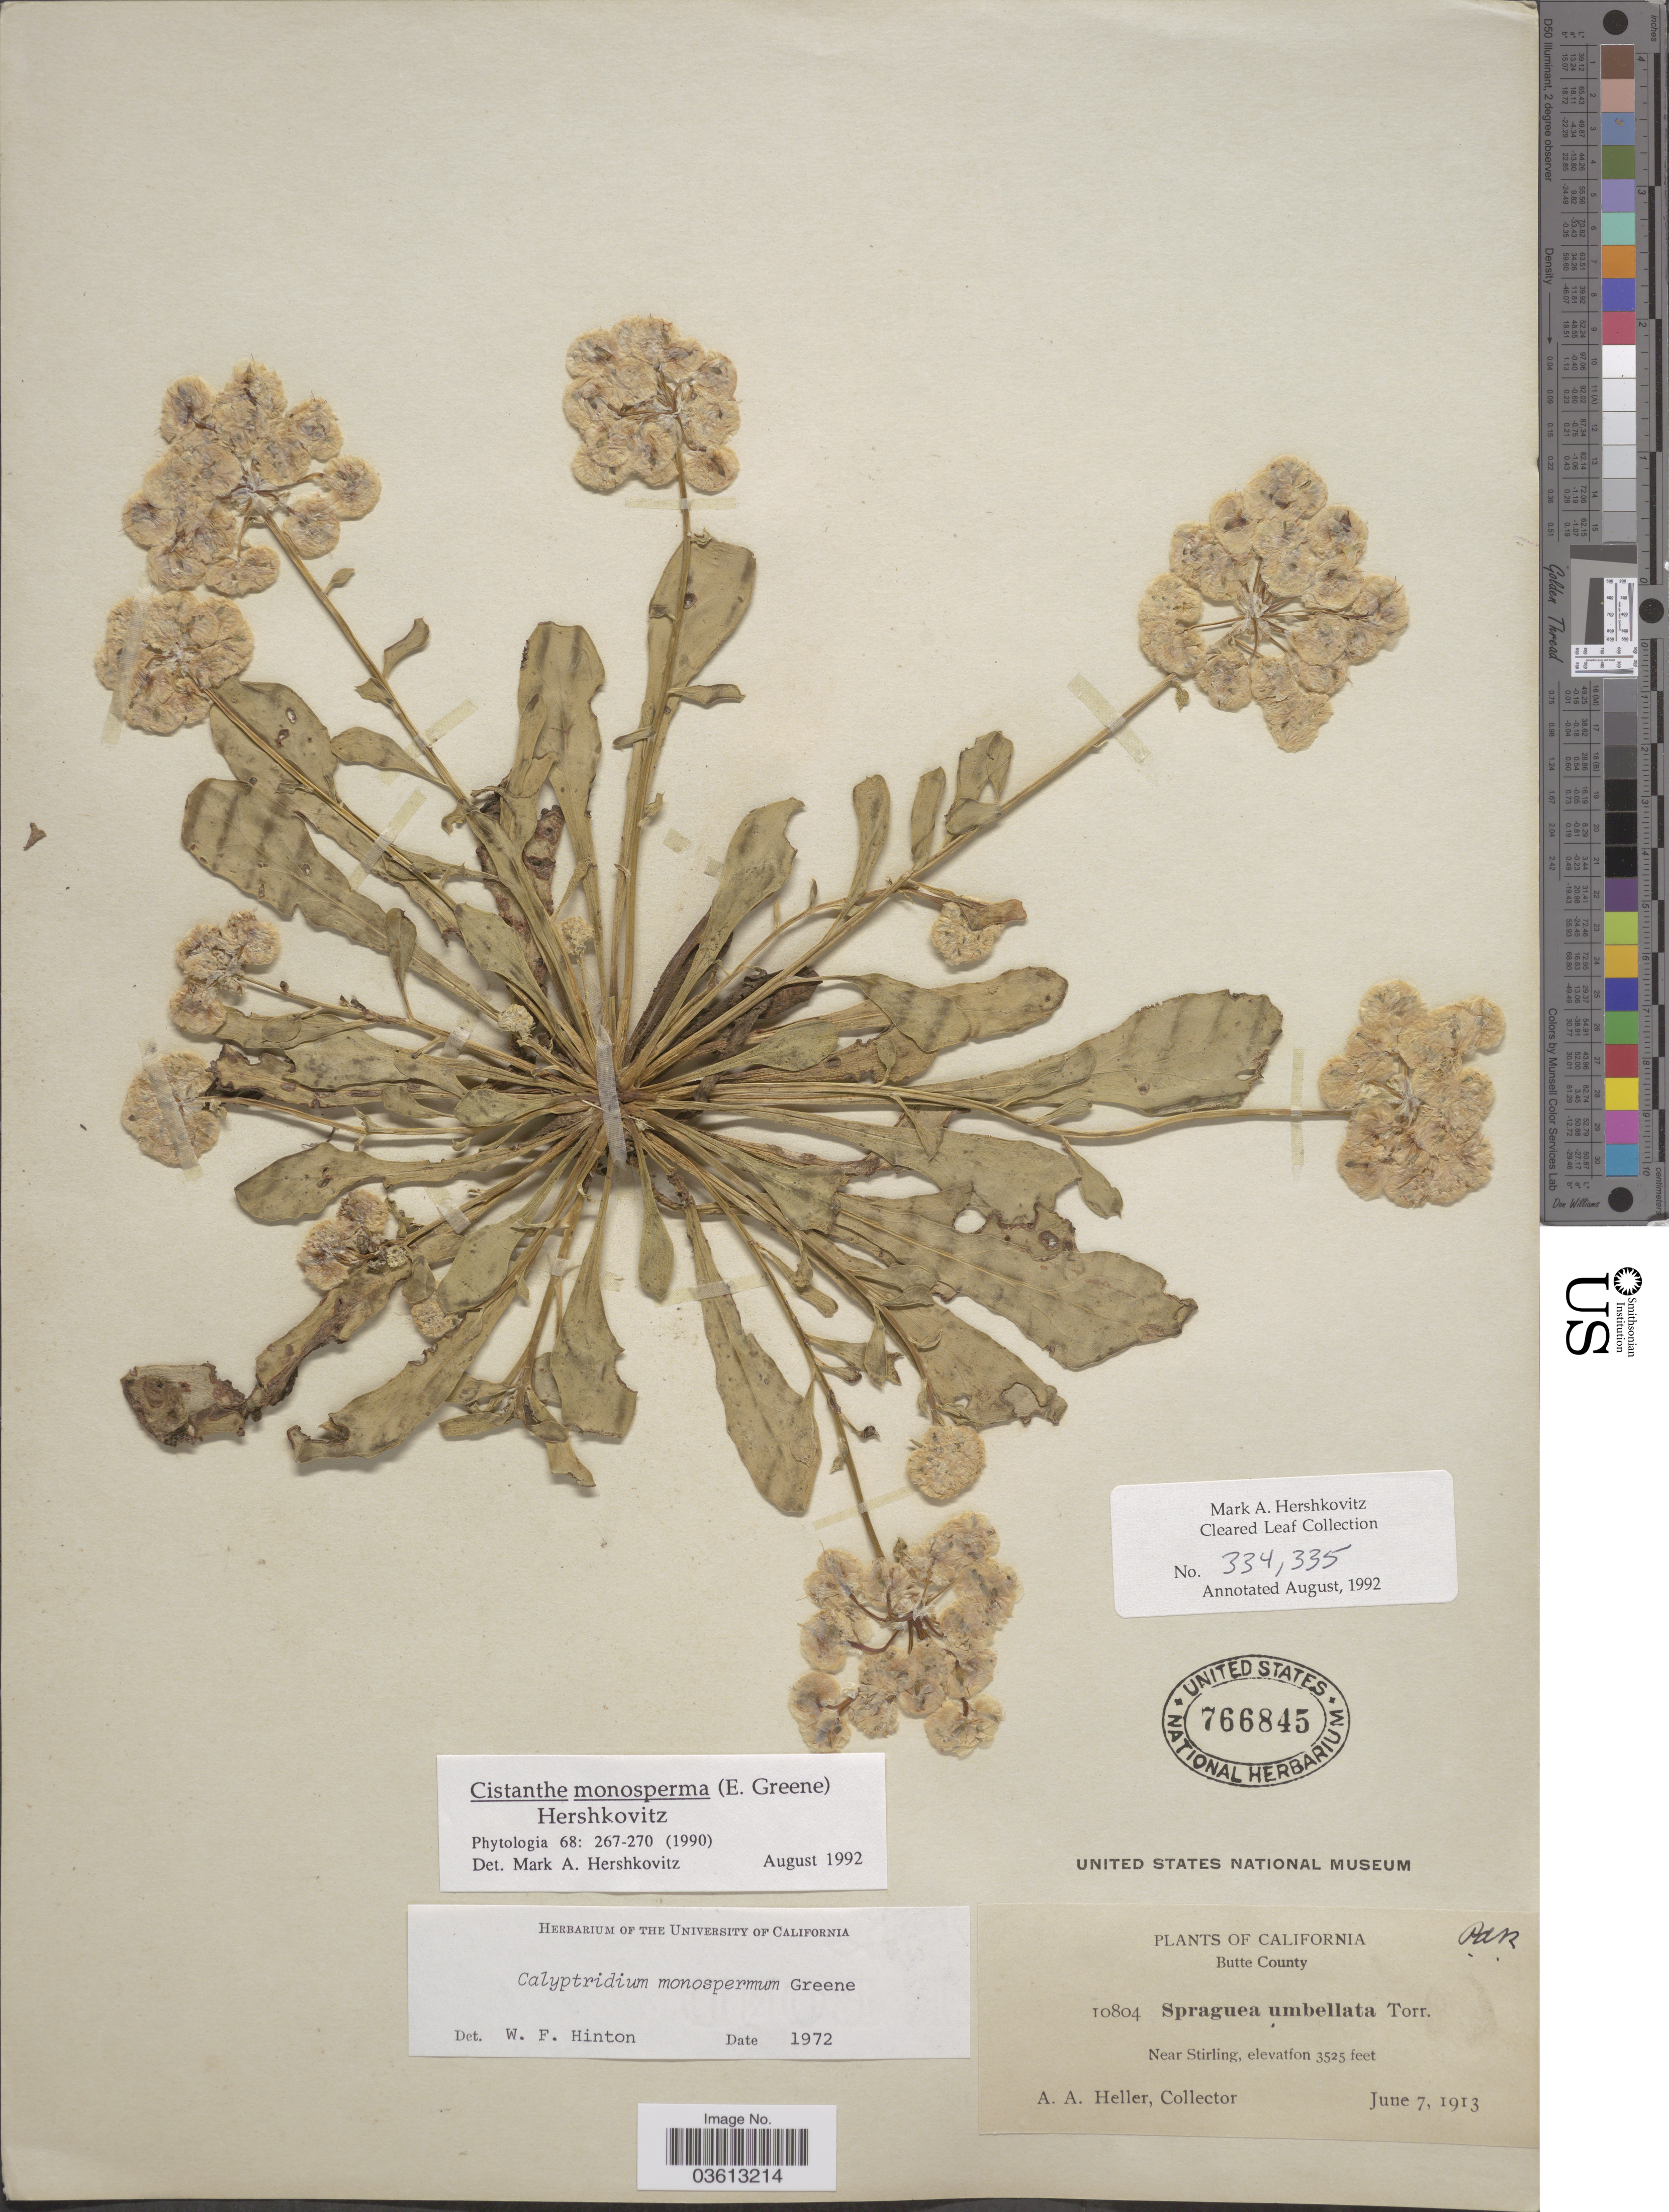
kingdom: Plantae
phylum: Tracheophyta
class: Magnoliopsida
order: Caryophyllales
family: Montiaceae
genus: Calandrinia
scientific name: Calandrinia monosperma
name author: Seyda ex Obbens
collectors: A. A. Heller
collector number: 10804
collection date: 1913-06-07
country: United States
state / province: California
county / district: Butte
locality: Butte County. Near Stirling.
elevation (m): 1074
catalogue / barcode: US 766845